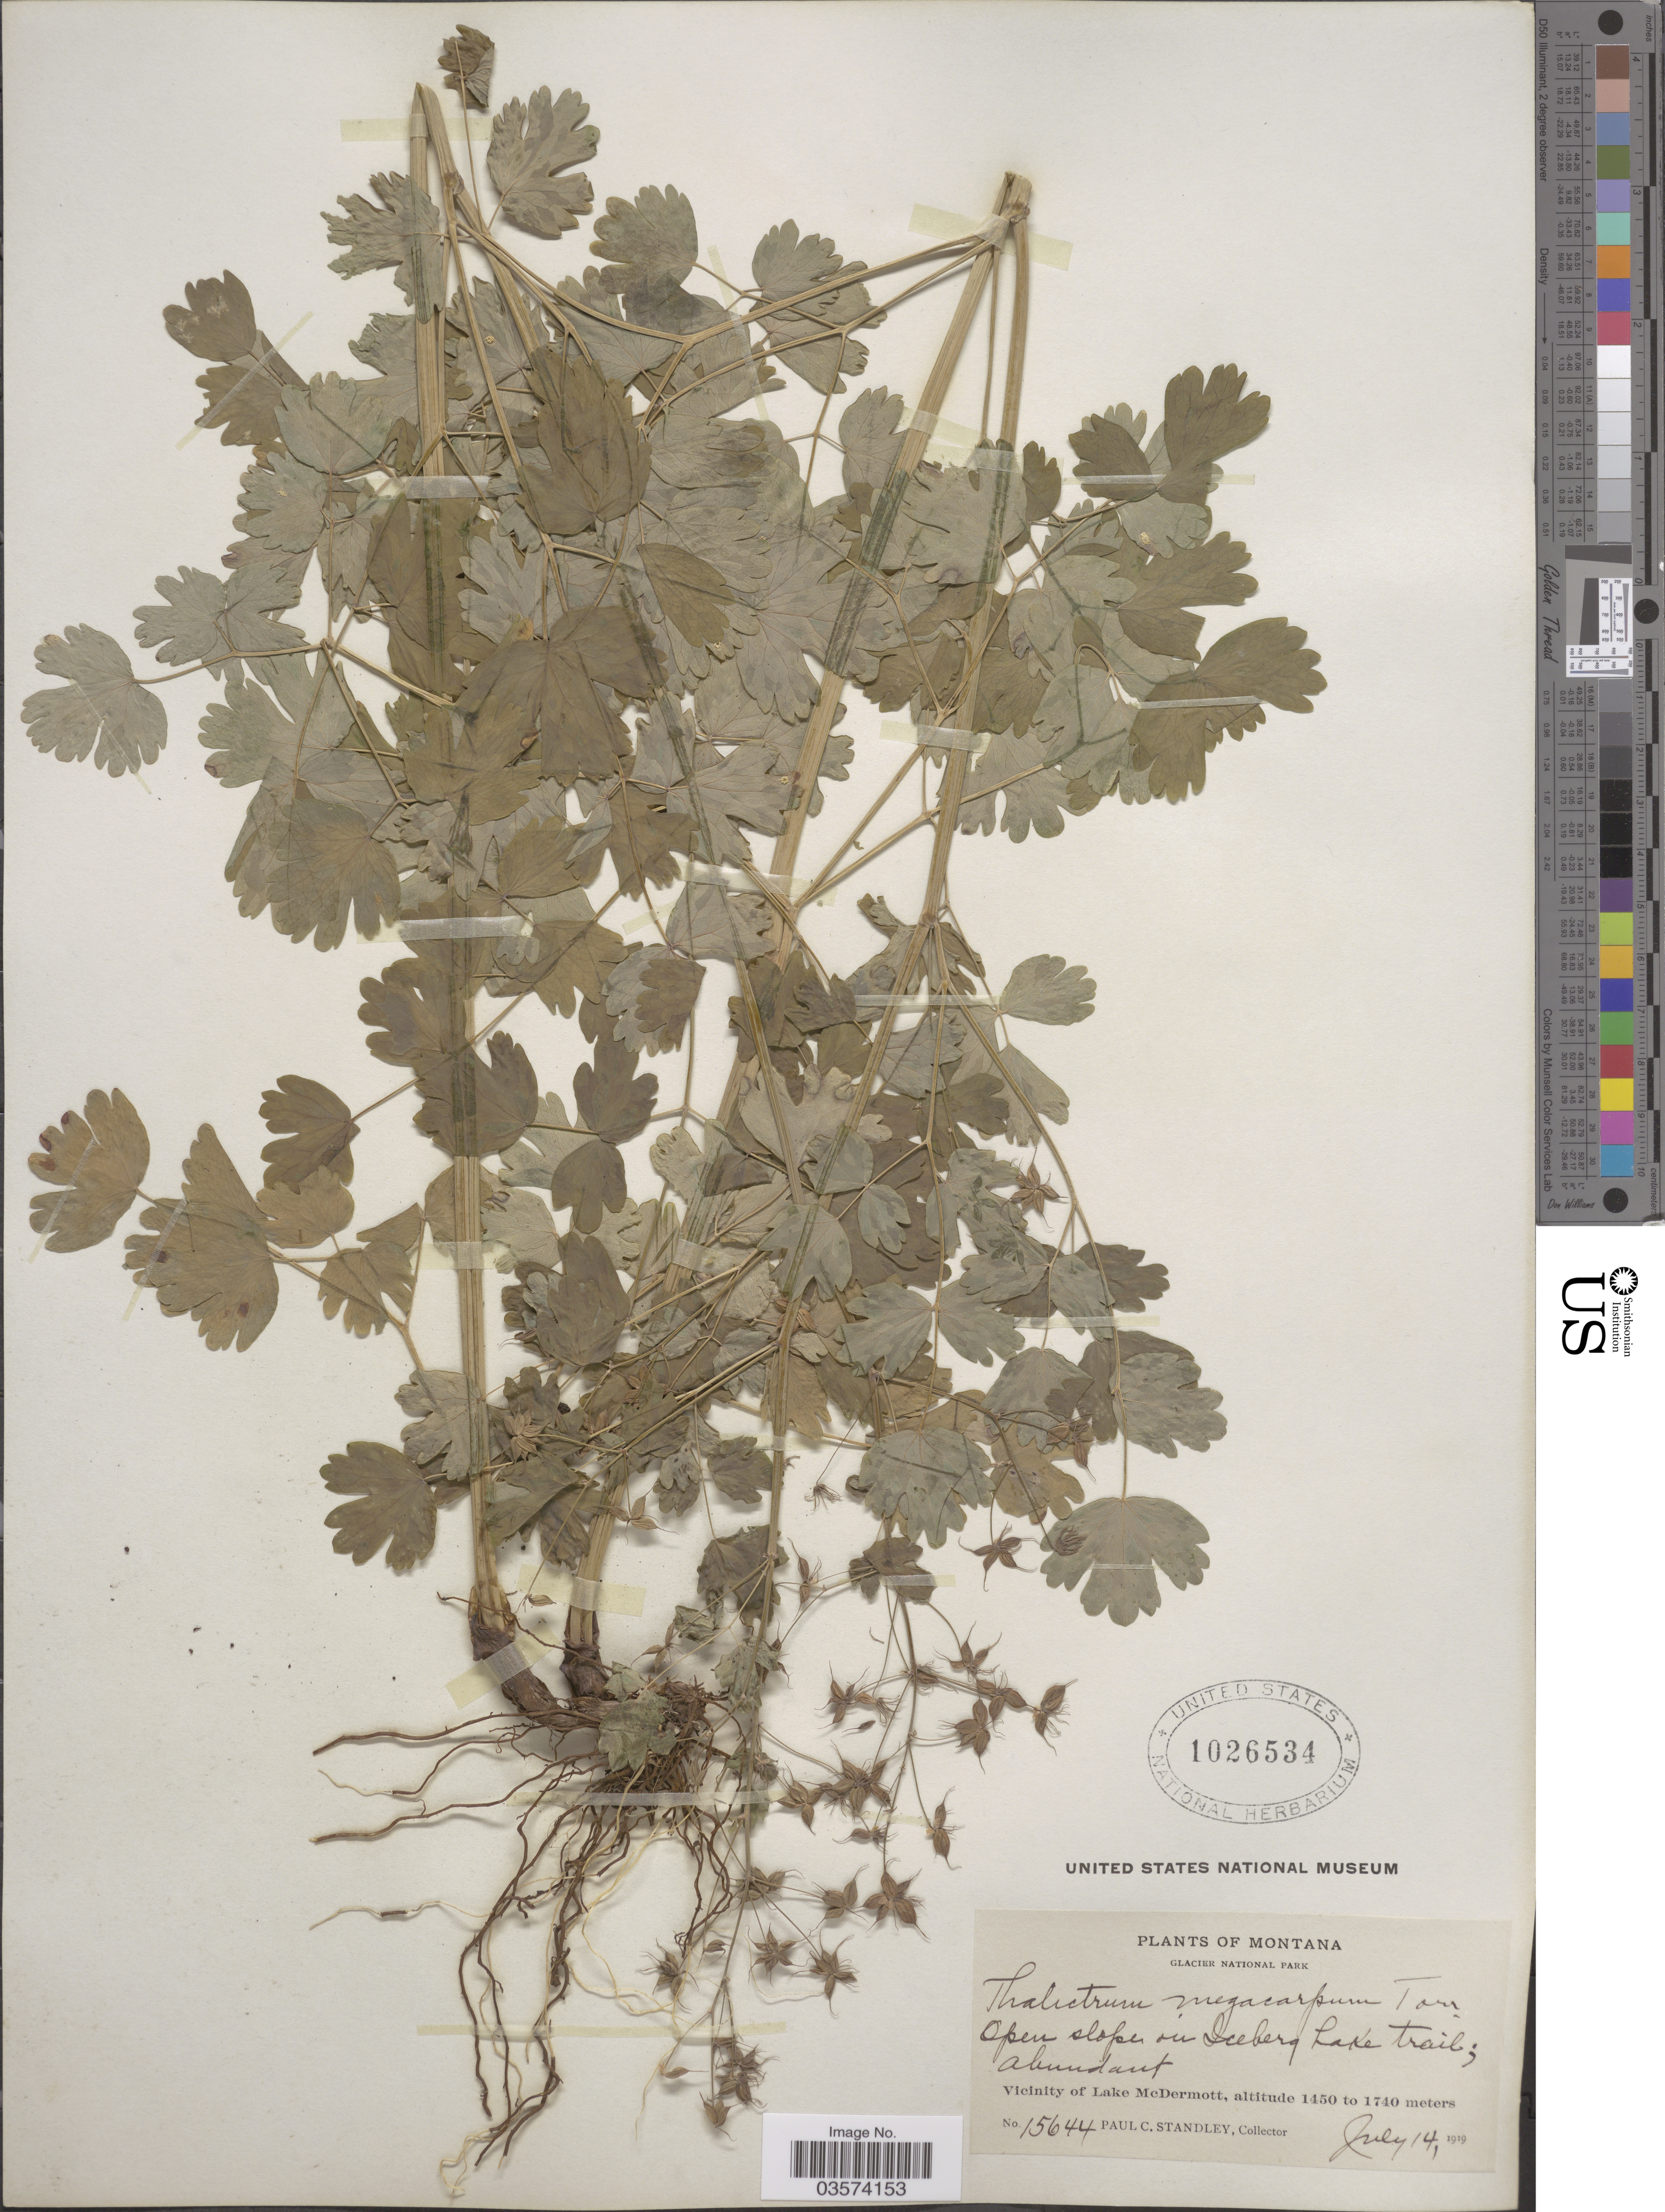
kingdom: Plantae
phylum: Tracheophyta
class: Magnoliopsida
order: Ranunculales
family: Ranunculaceae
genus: Thalictrum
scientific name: Thalictrum occidentale var. palousense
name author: H. St. John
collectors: P. C. Standley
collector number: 15644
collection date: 1919-07-14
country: United States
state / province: Montana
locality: Glacier National Park. Vicinity of Lake McDermott.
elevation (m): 1450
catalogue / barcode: US 1026534